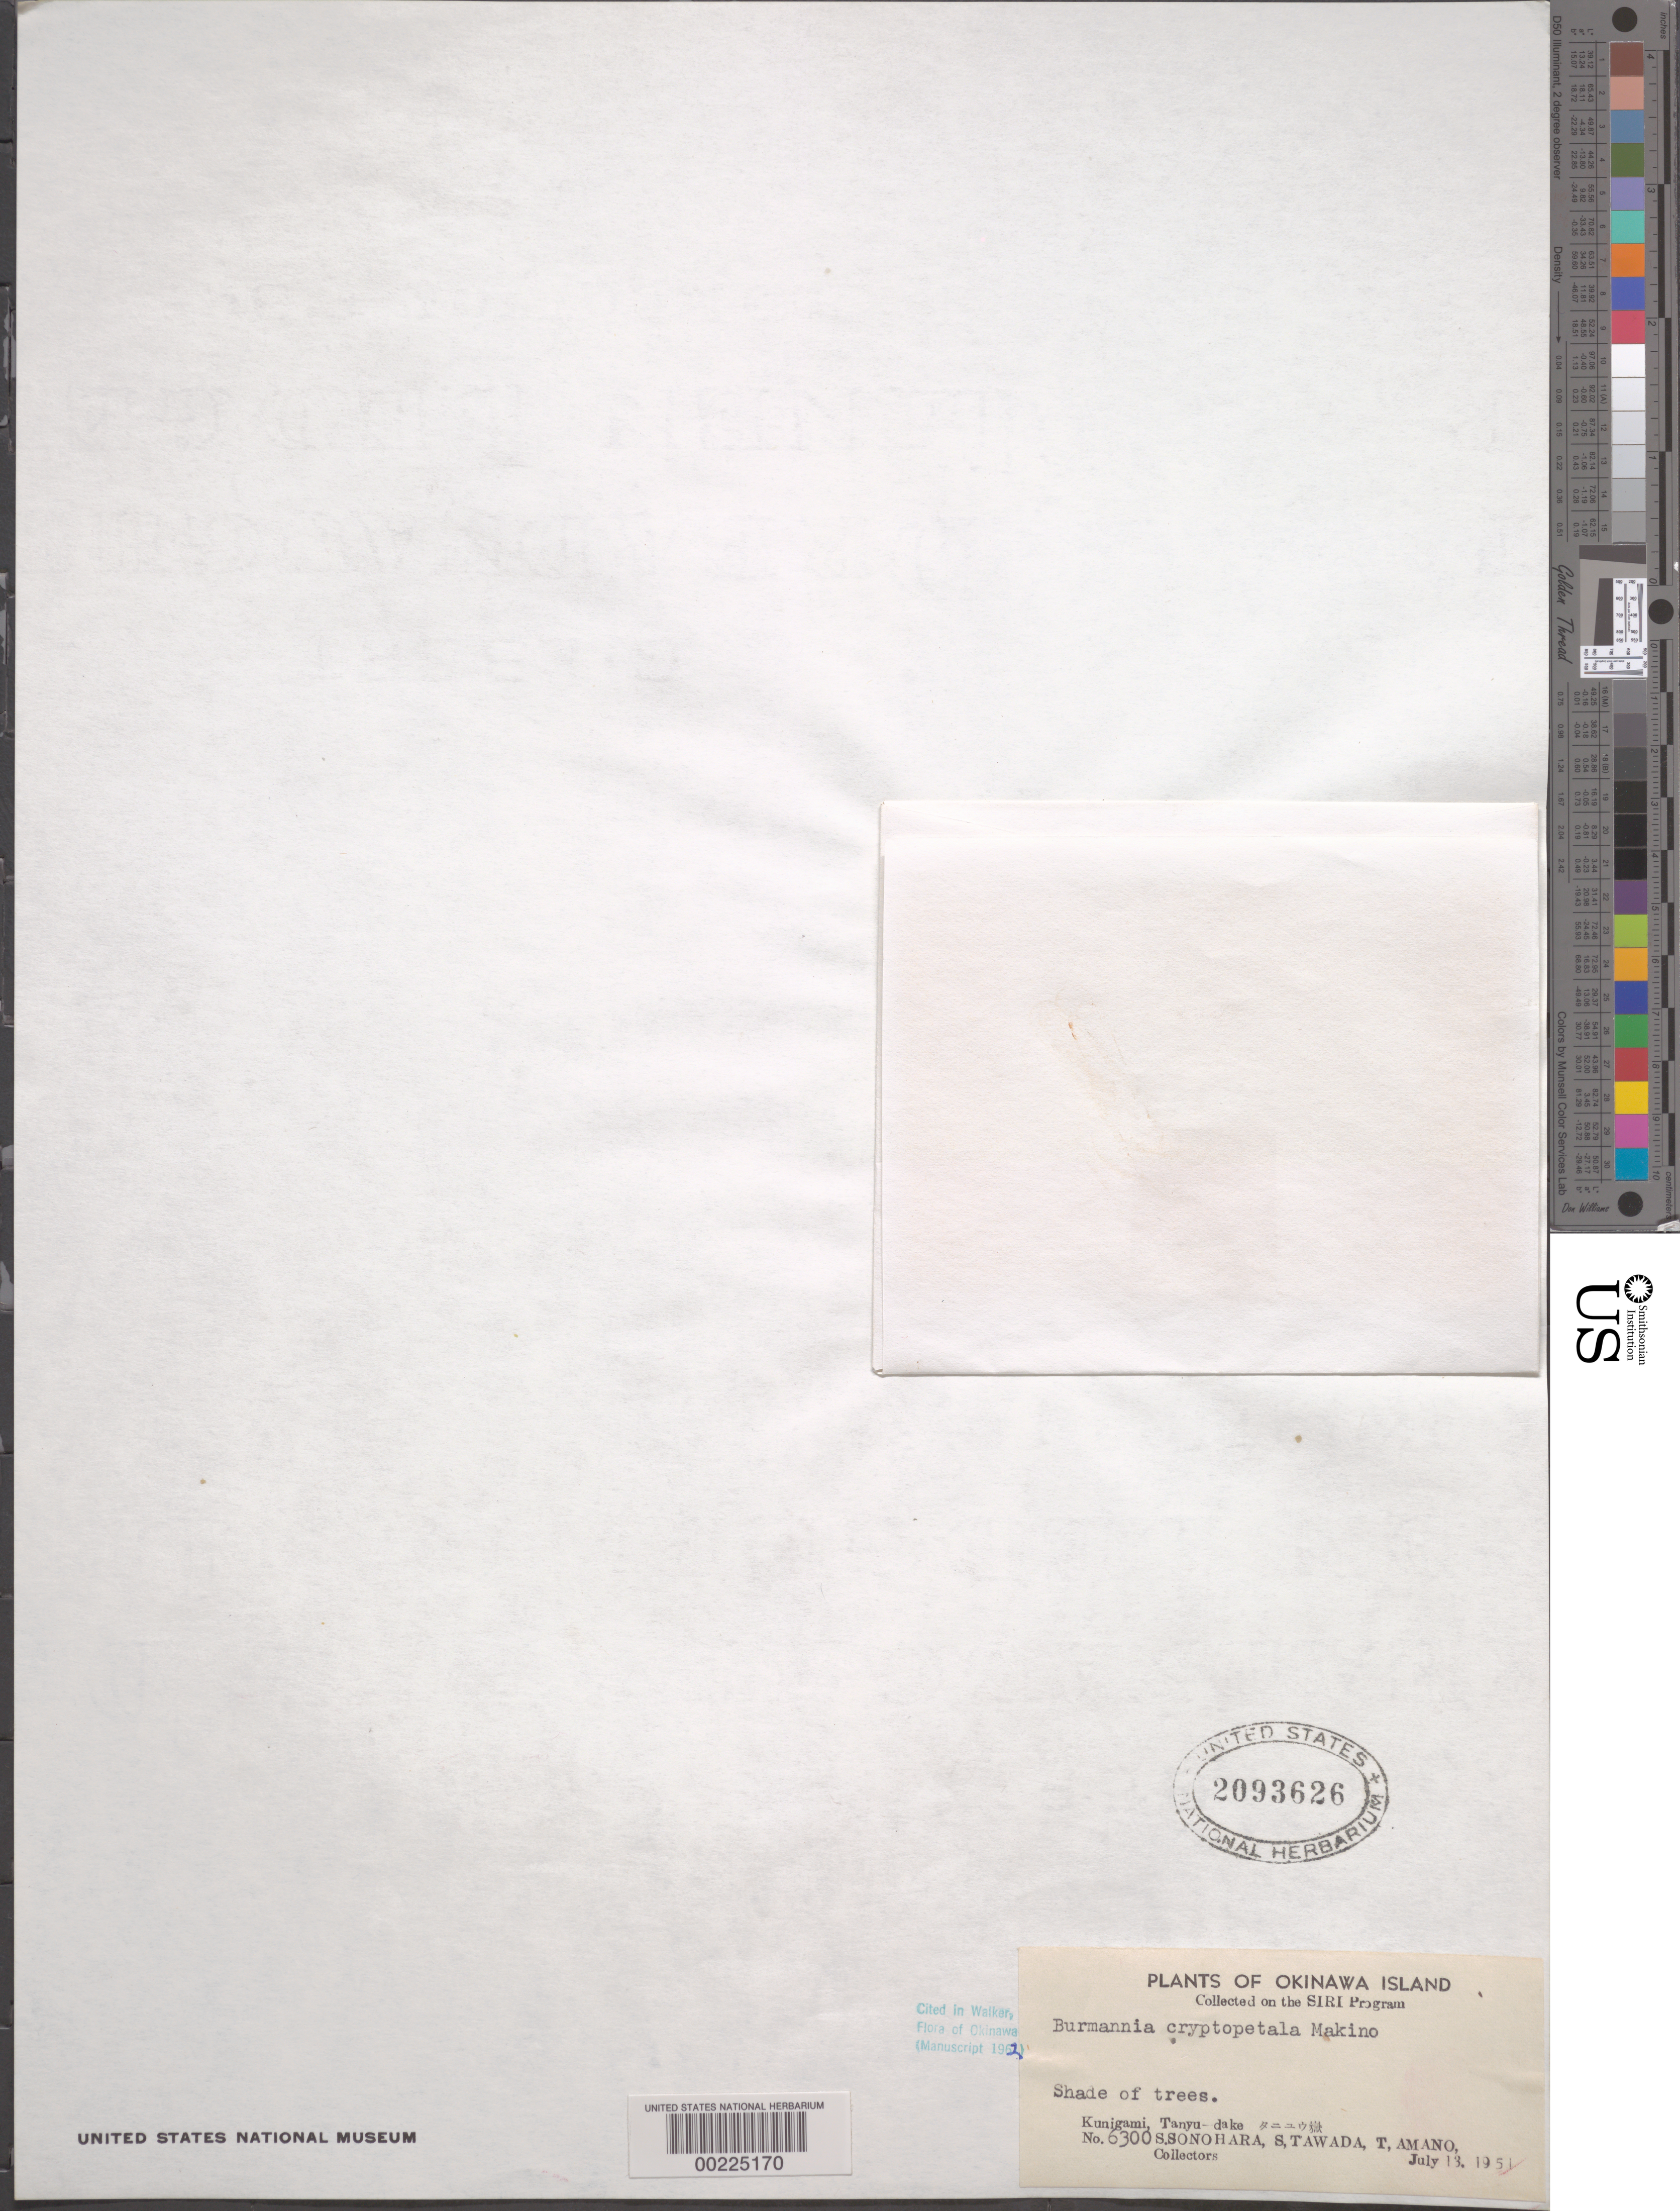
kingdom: Plantae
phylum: Tracheophyta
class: Liliopsida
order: Dioscoreales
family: Burmanniaceae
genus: Burmannia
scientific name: Burmannia cryptopetala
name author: Makino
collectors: S. Sonohara, S. Tawada & T. Amano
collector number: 6300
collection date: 1951-07-13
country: Japan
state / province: Okinawa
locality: Okinawa Island. Kunigami, Tanyu-dake X.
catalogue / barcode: US 2093626